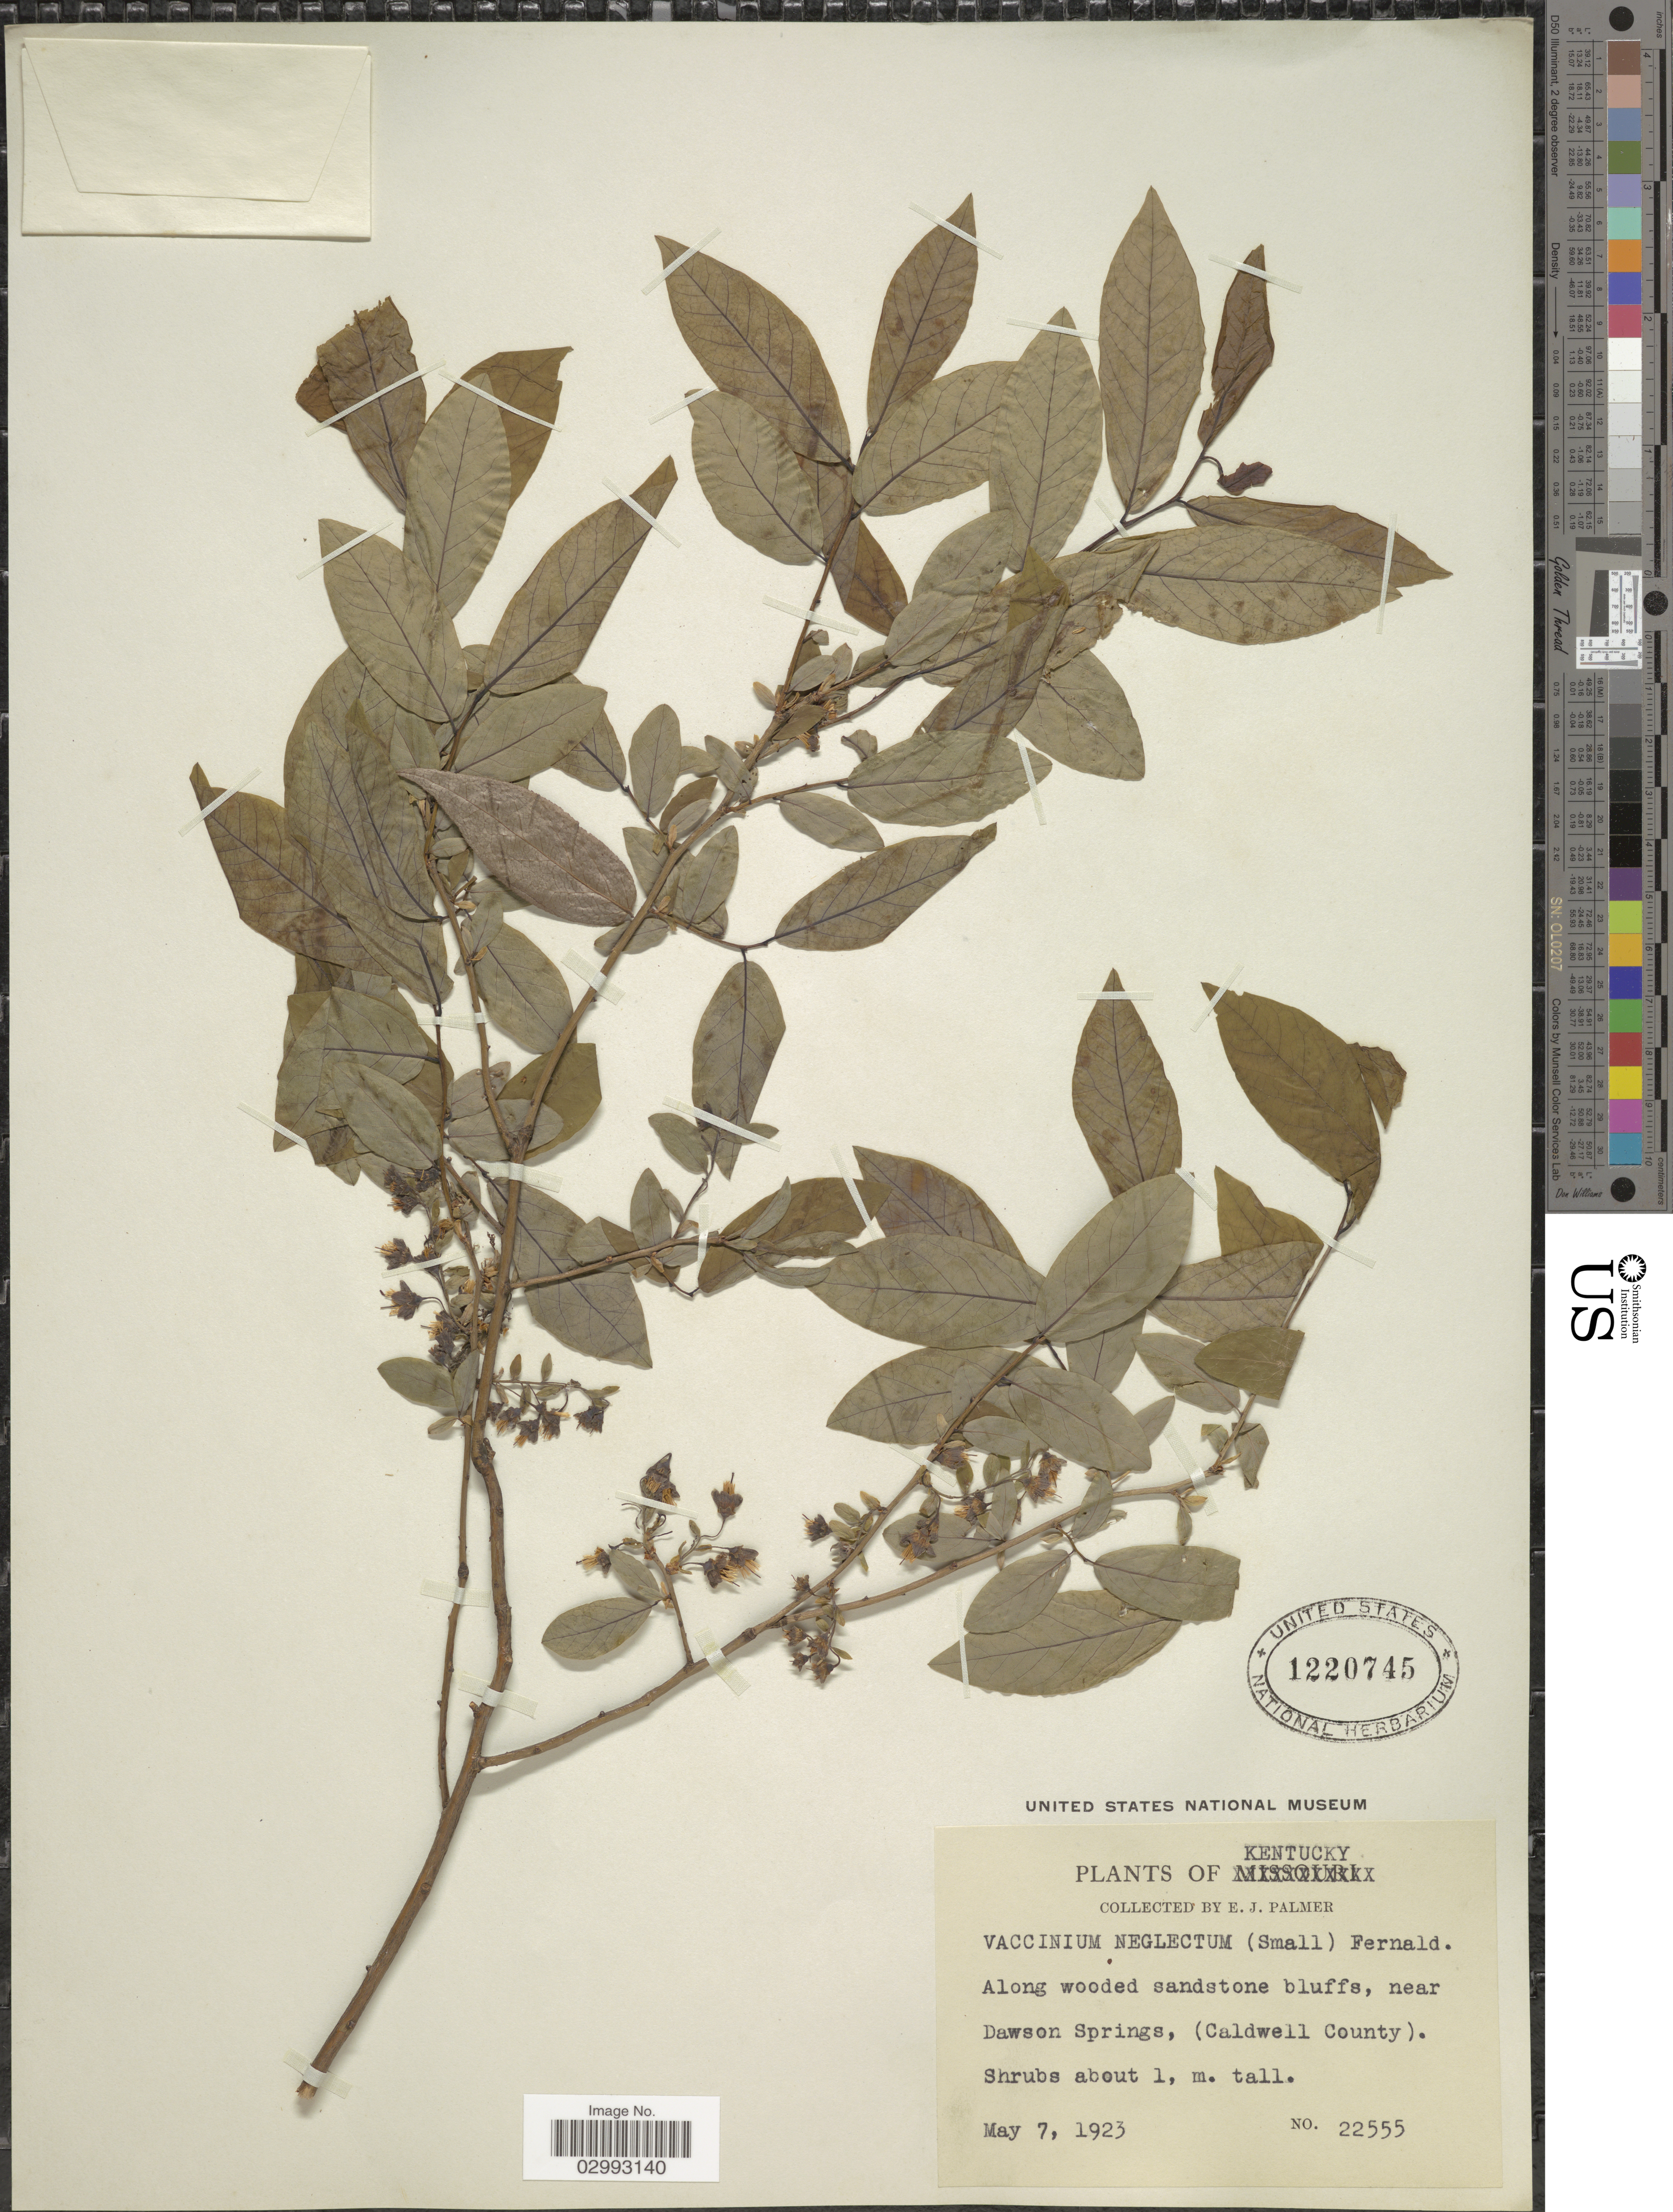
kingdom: Plantae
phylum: Tracheophyta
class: Magnoliopsida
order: Ericales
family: Ericaceae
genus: Polycodium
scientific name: Polycodium neglectum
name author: Small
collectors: E. J. Palmer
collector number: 22555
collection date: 1923-05-07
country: United States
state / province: Kentucky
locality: Near Dawson Springs, (Caldwell County).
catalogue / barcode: US 1220745